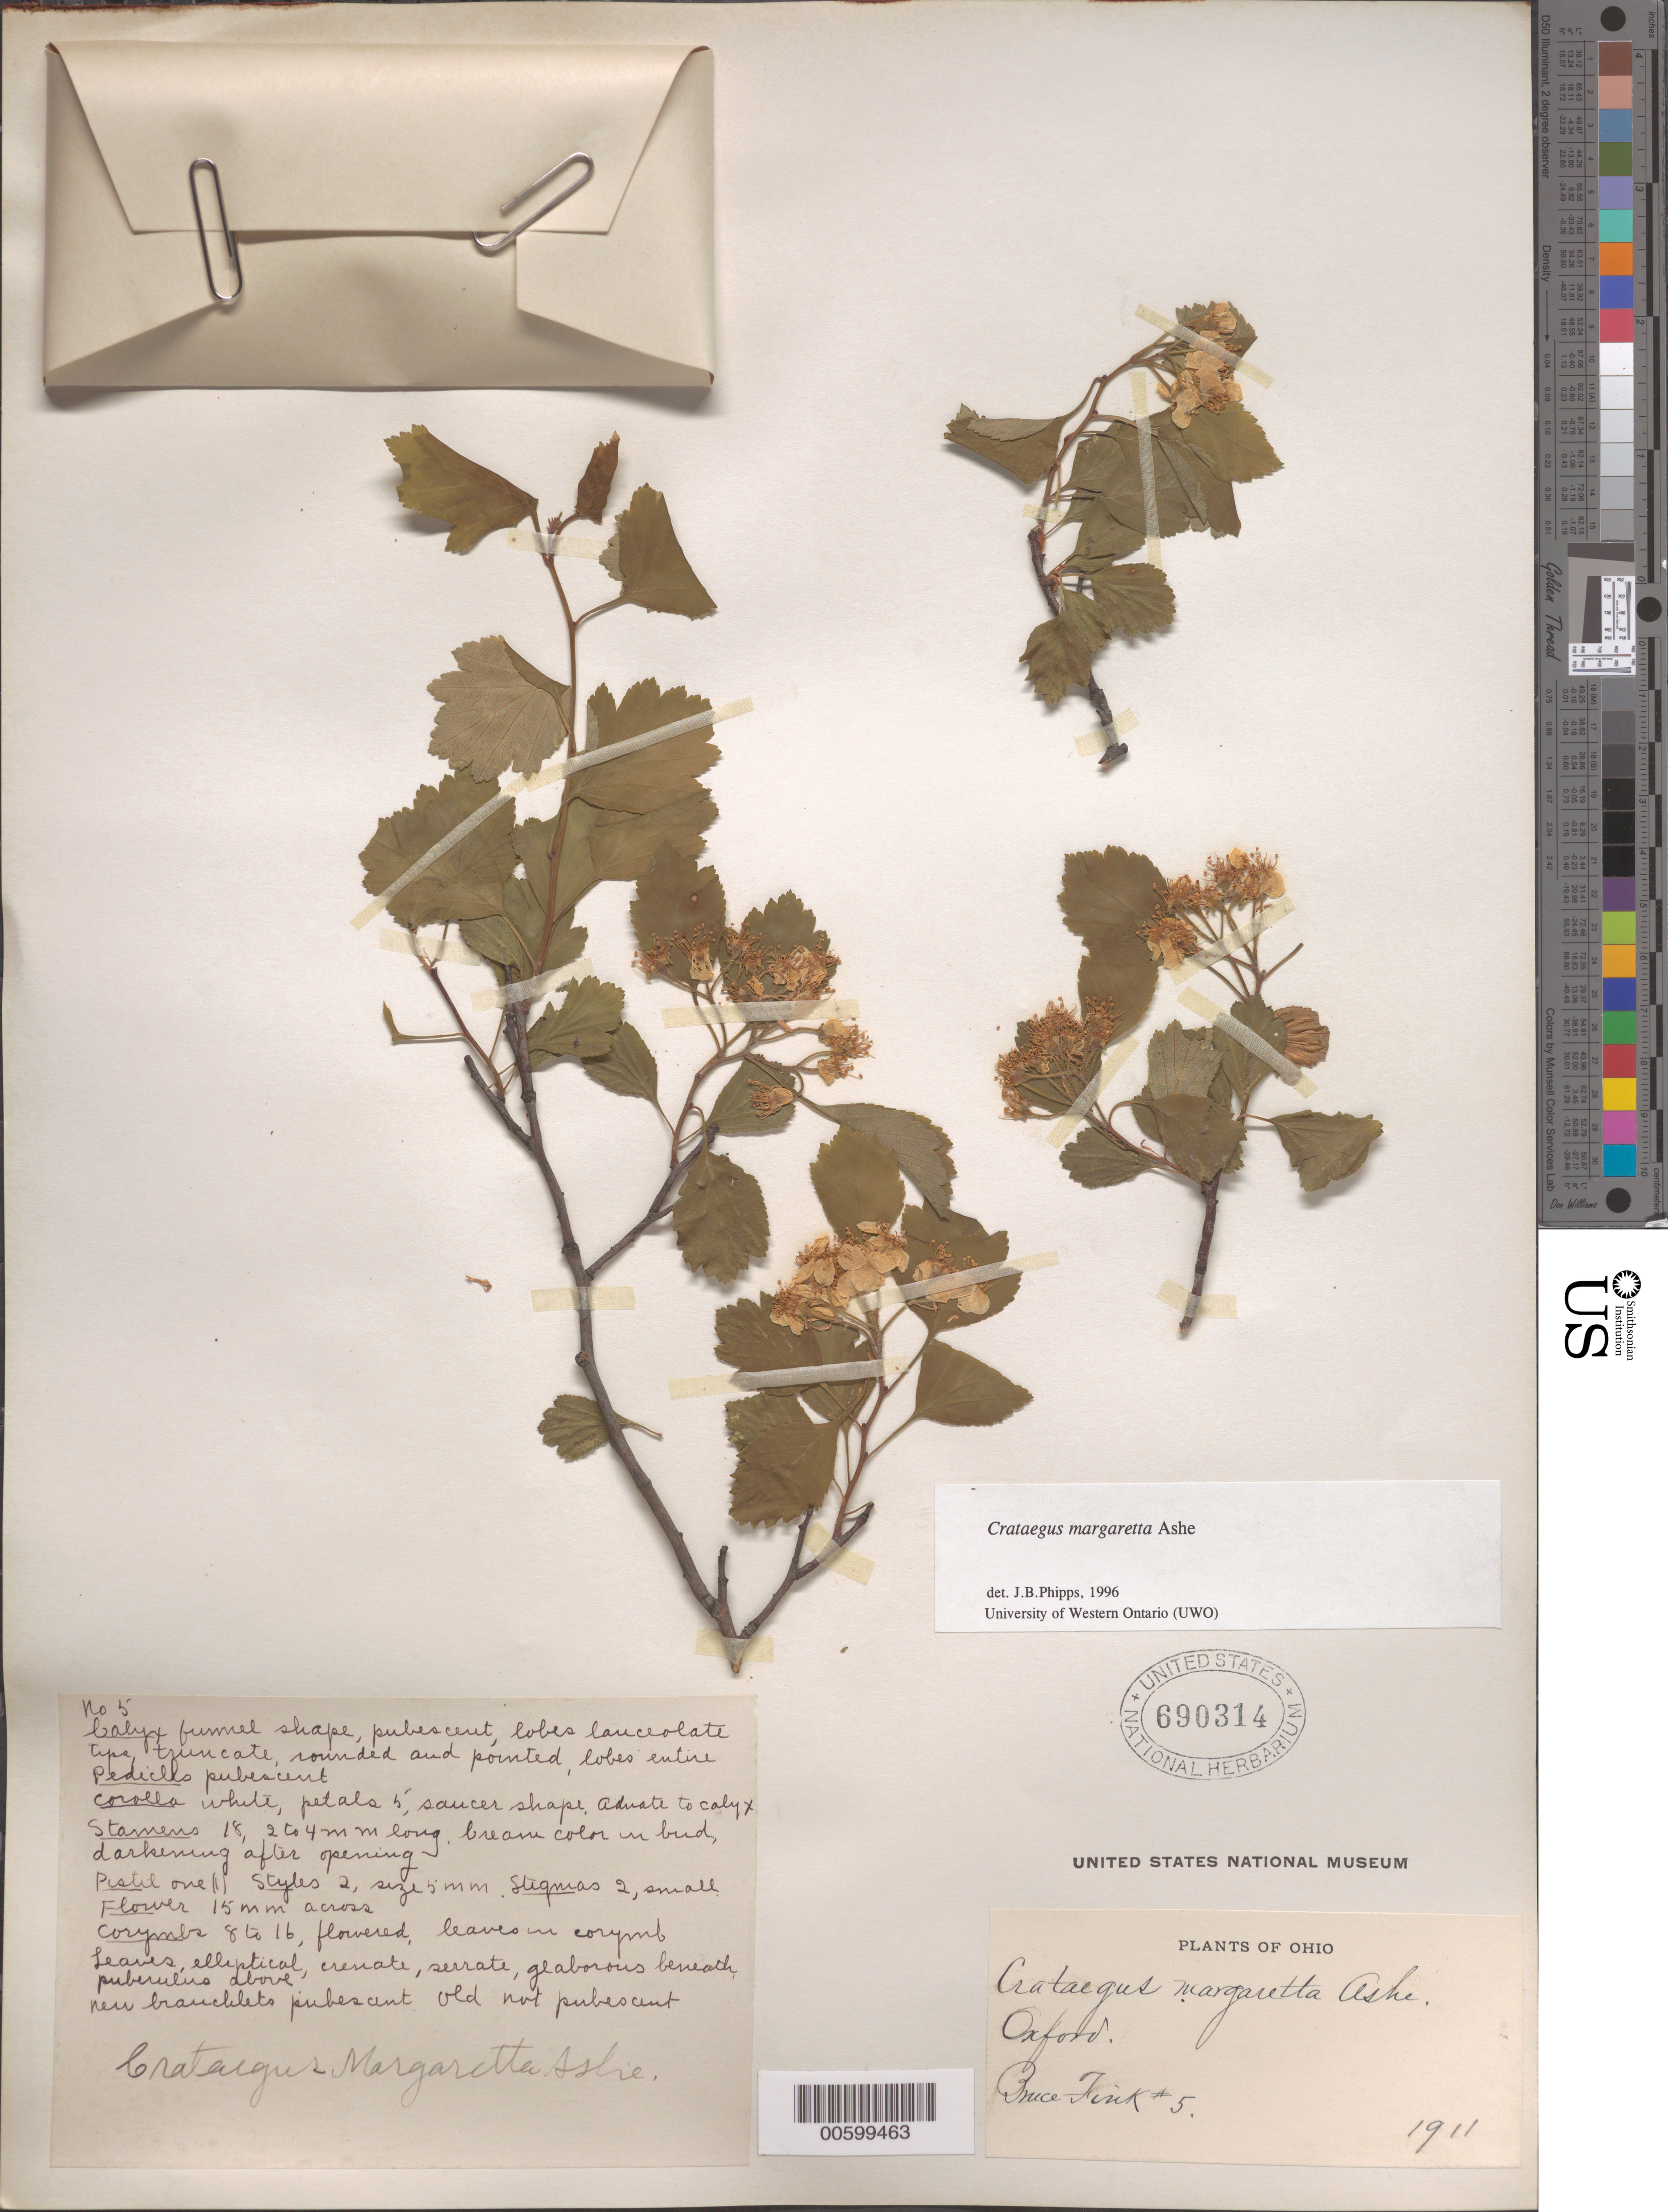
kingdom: Plantae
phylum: Tracheophyta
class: Magnoliopsida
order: Rosales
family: Rosaceae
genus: Crataegus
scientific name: Crataegus margarettae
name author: Ashe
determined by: Phipps, James B., (UWO), University of Western Ontario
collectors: B. Fink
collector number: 5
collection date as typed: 1911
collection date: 1911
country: United States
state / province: Ohio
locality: Oxford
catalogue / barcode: US 690314